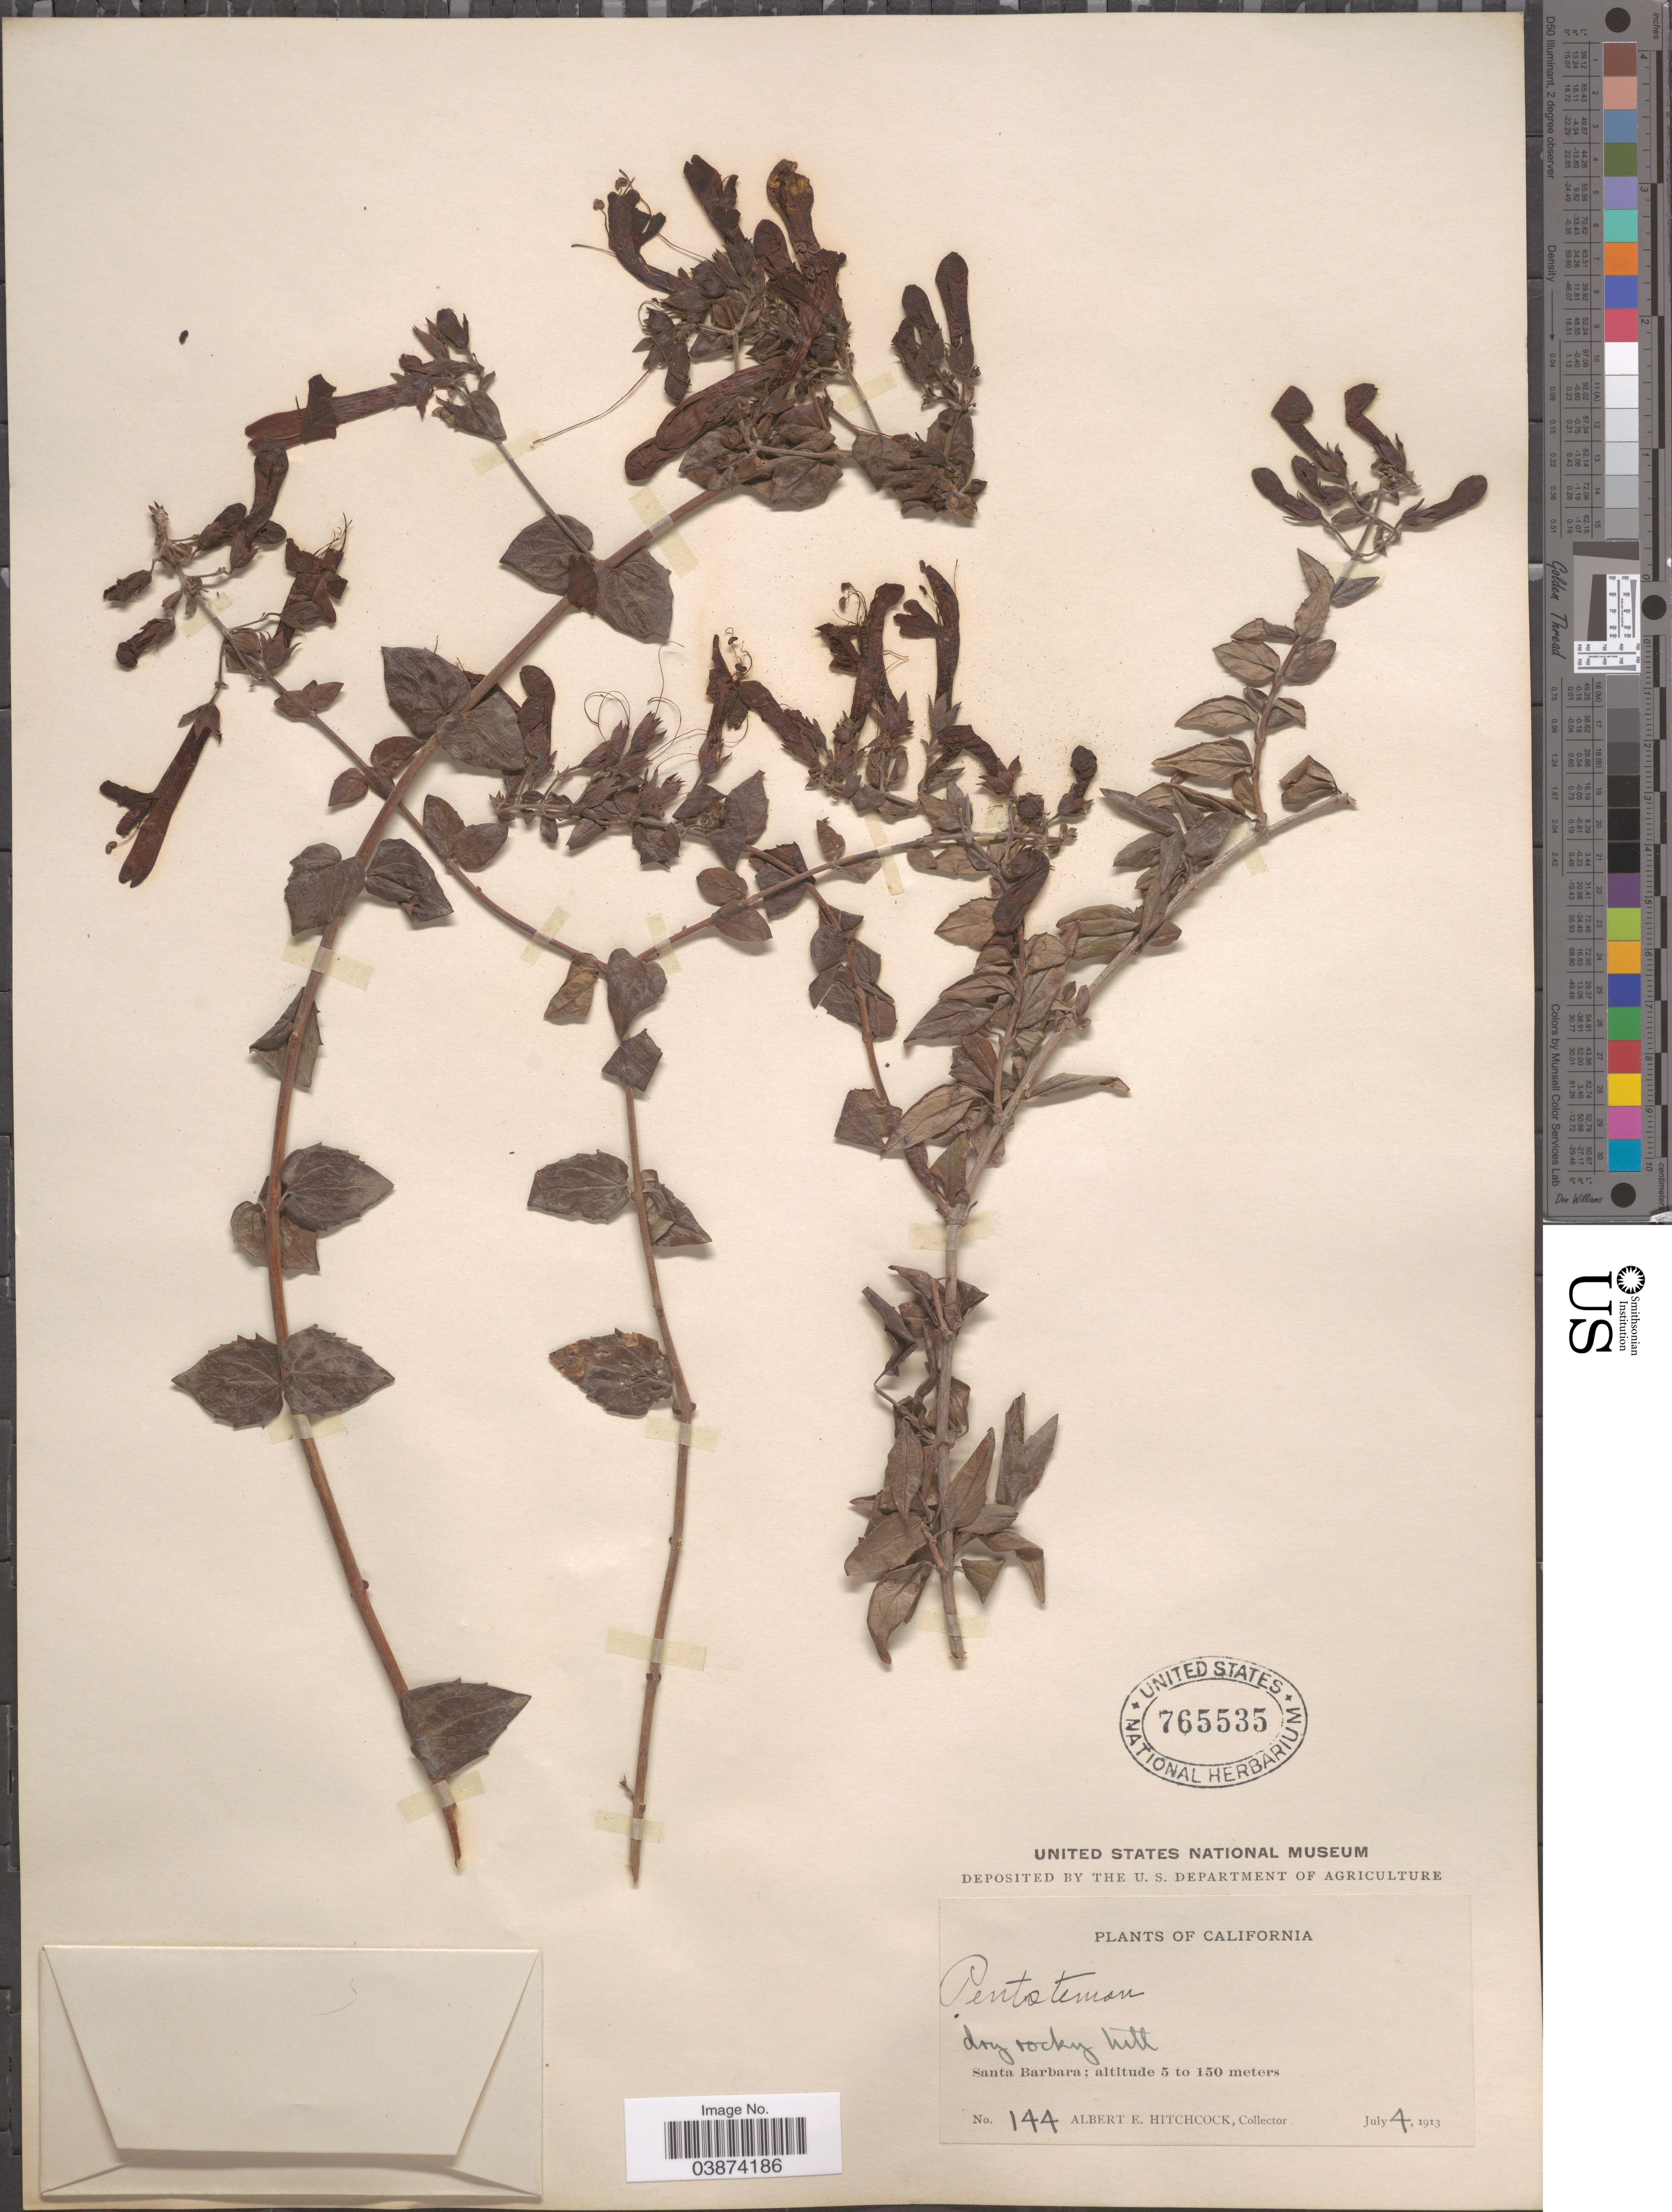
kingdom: Plantae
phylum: Tracheophyta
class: Magnoliopsida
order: Lamiales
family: Plantaginaceae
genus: Penstemon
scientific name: Penstemon cordifolius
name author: Benth.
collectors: A. Hitchcock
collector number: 144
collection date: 1913-07-04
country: United States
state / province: California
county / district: Santa Barbara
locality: Santa Barbara.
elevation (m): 5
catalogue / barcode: US 765535